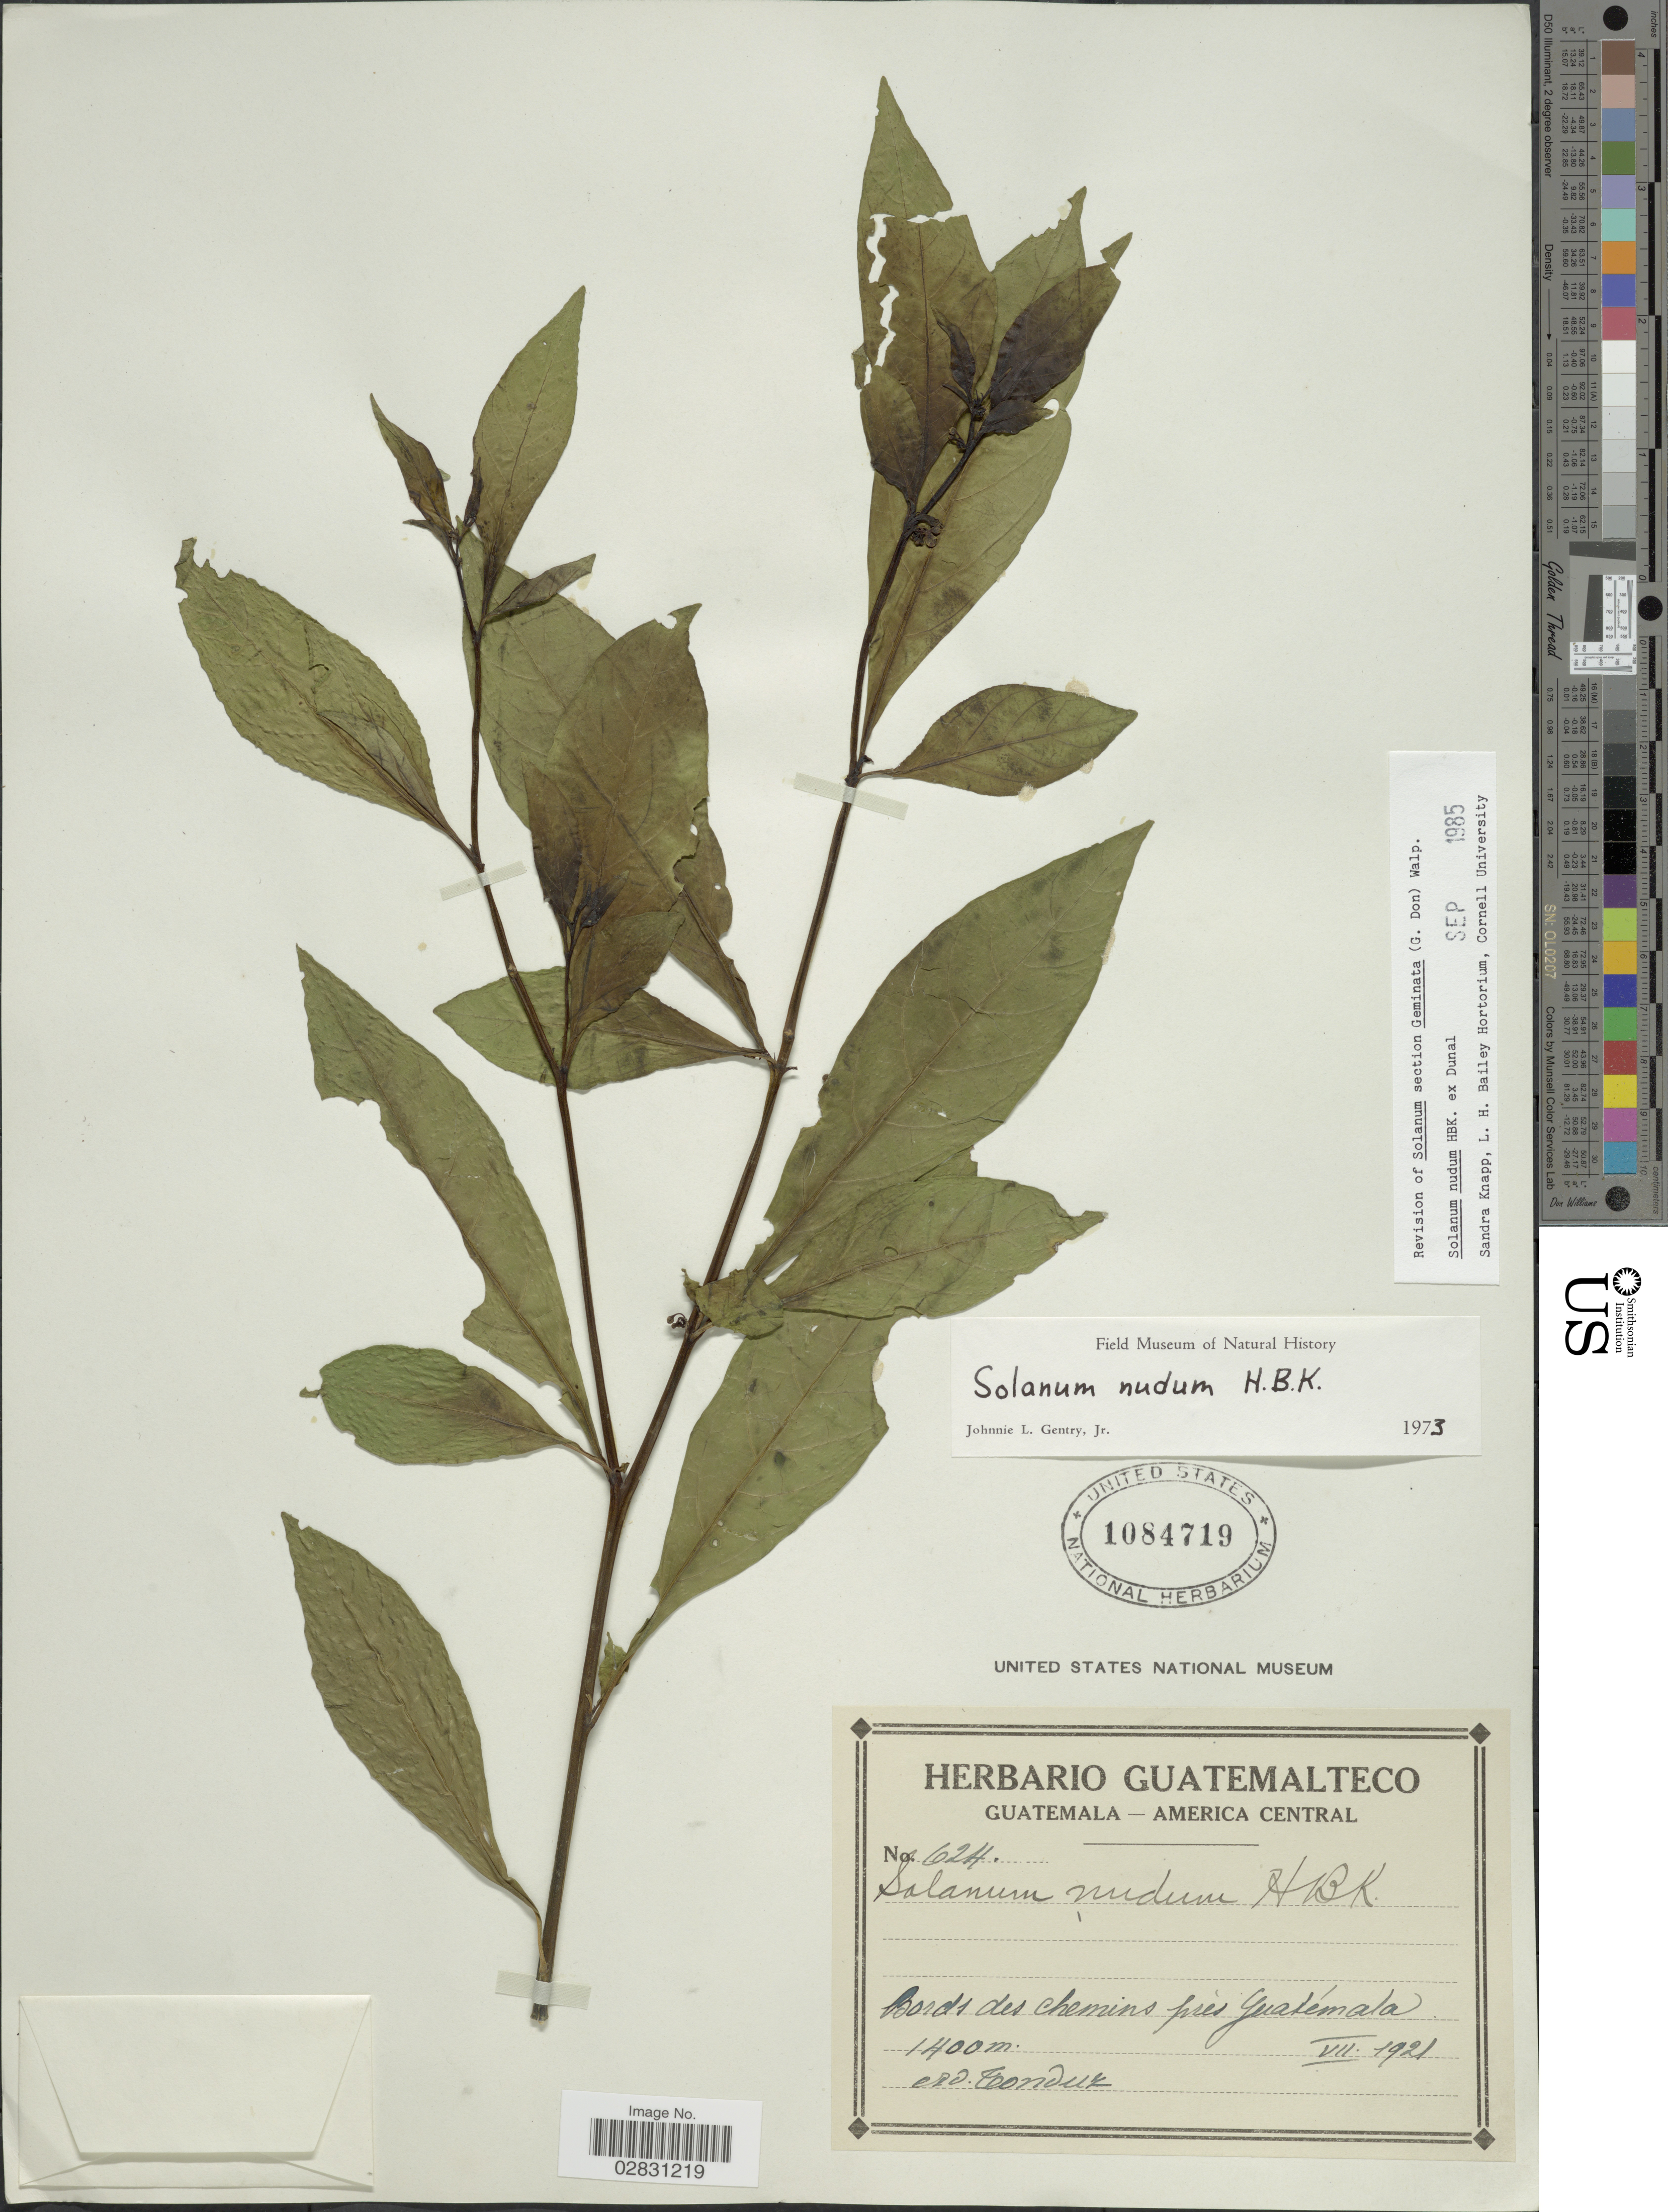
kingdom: Plantae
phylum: Tracheophyta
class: Magnoliopsida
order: Solanales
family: Solanaceae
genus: Solanum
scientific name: Solanum nudum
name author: Humb. & Bonpl. ex Dunal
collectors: A. Tonduz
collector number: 624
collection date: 1921-07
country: Guatemala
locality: Bords des chemins près Guatémala.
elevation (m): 1400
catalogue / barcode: US 1084719